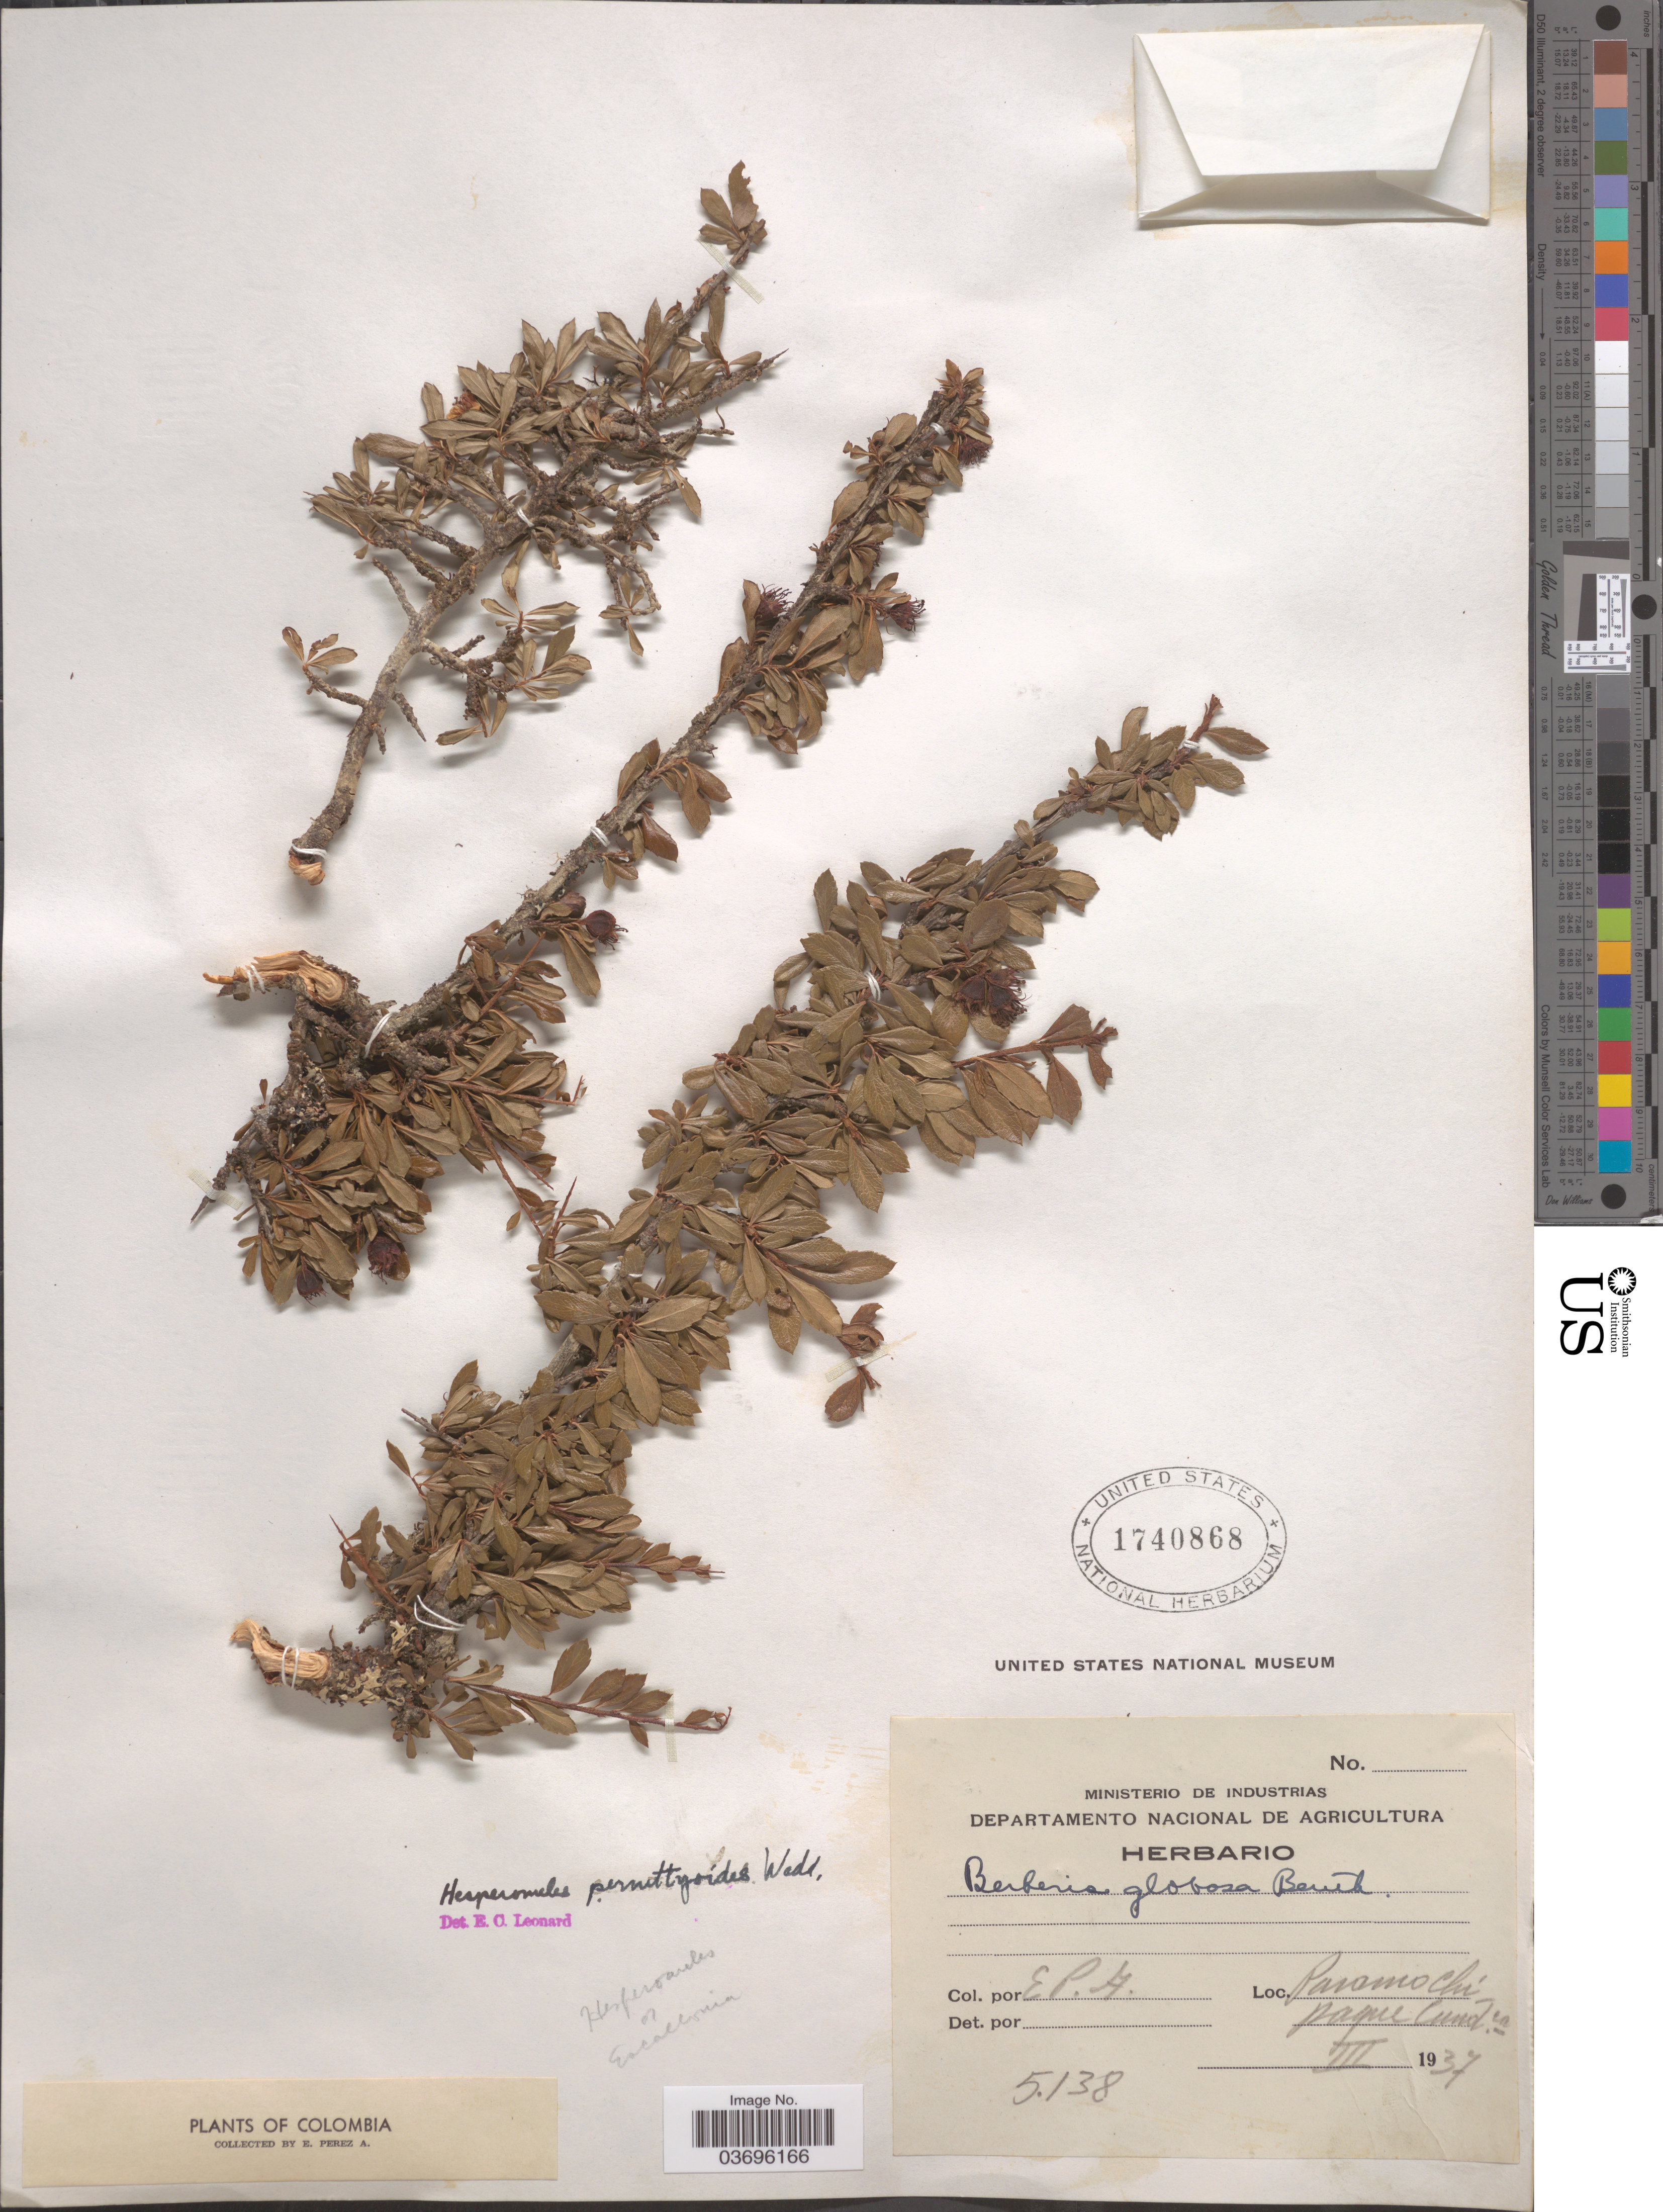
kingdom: Plantae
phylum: Tracheophyta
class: Magnoliopsida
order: Rosales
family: Rosaceae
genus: Hesperomeles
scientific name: Hesperomeles pernettyoides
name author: Wedd.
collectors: E. Pérez Arbeláez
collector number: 5138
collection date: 1937-03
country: Colombia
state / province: Cundinamarca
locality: Paramochí paque Cundca. [interpreted]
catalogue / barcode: US 1740868